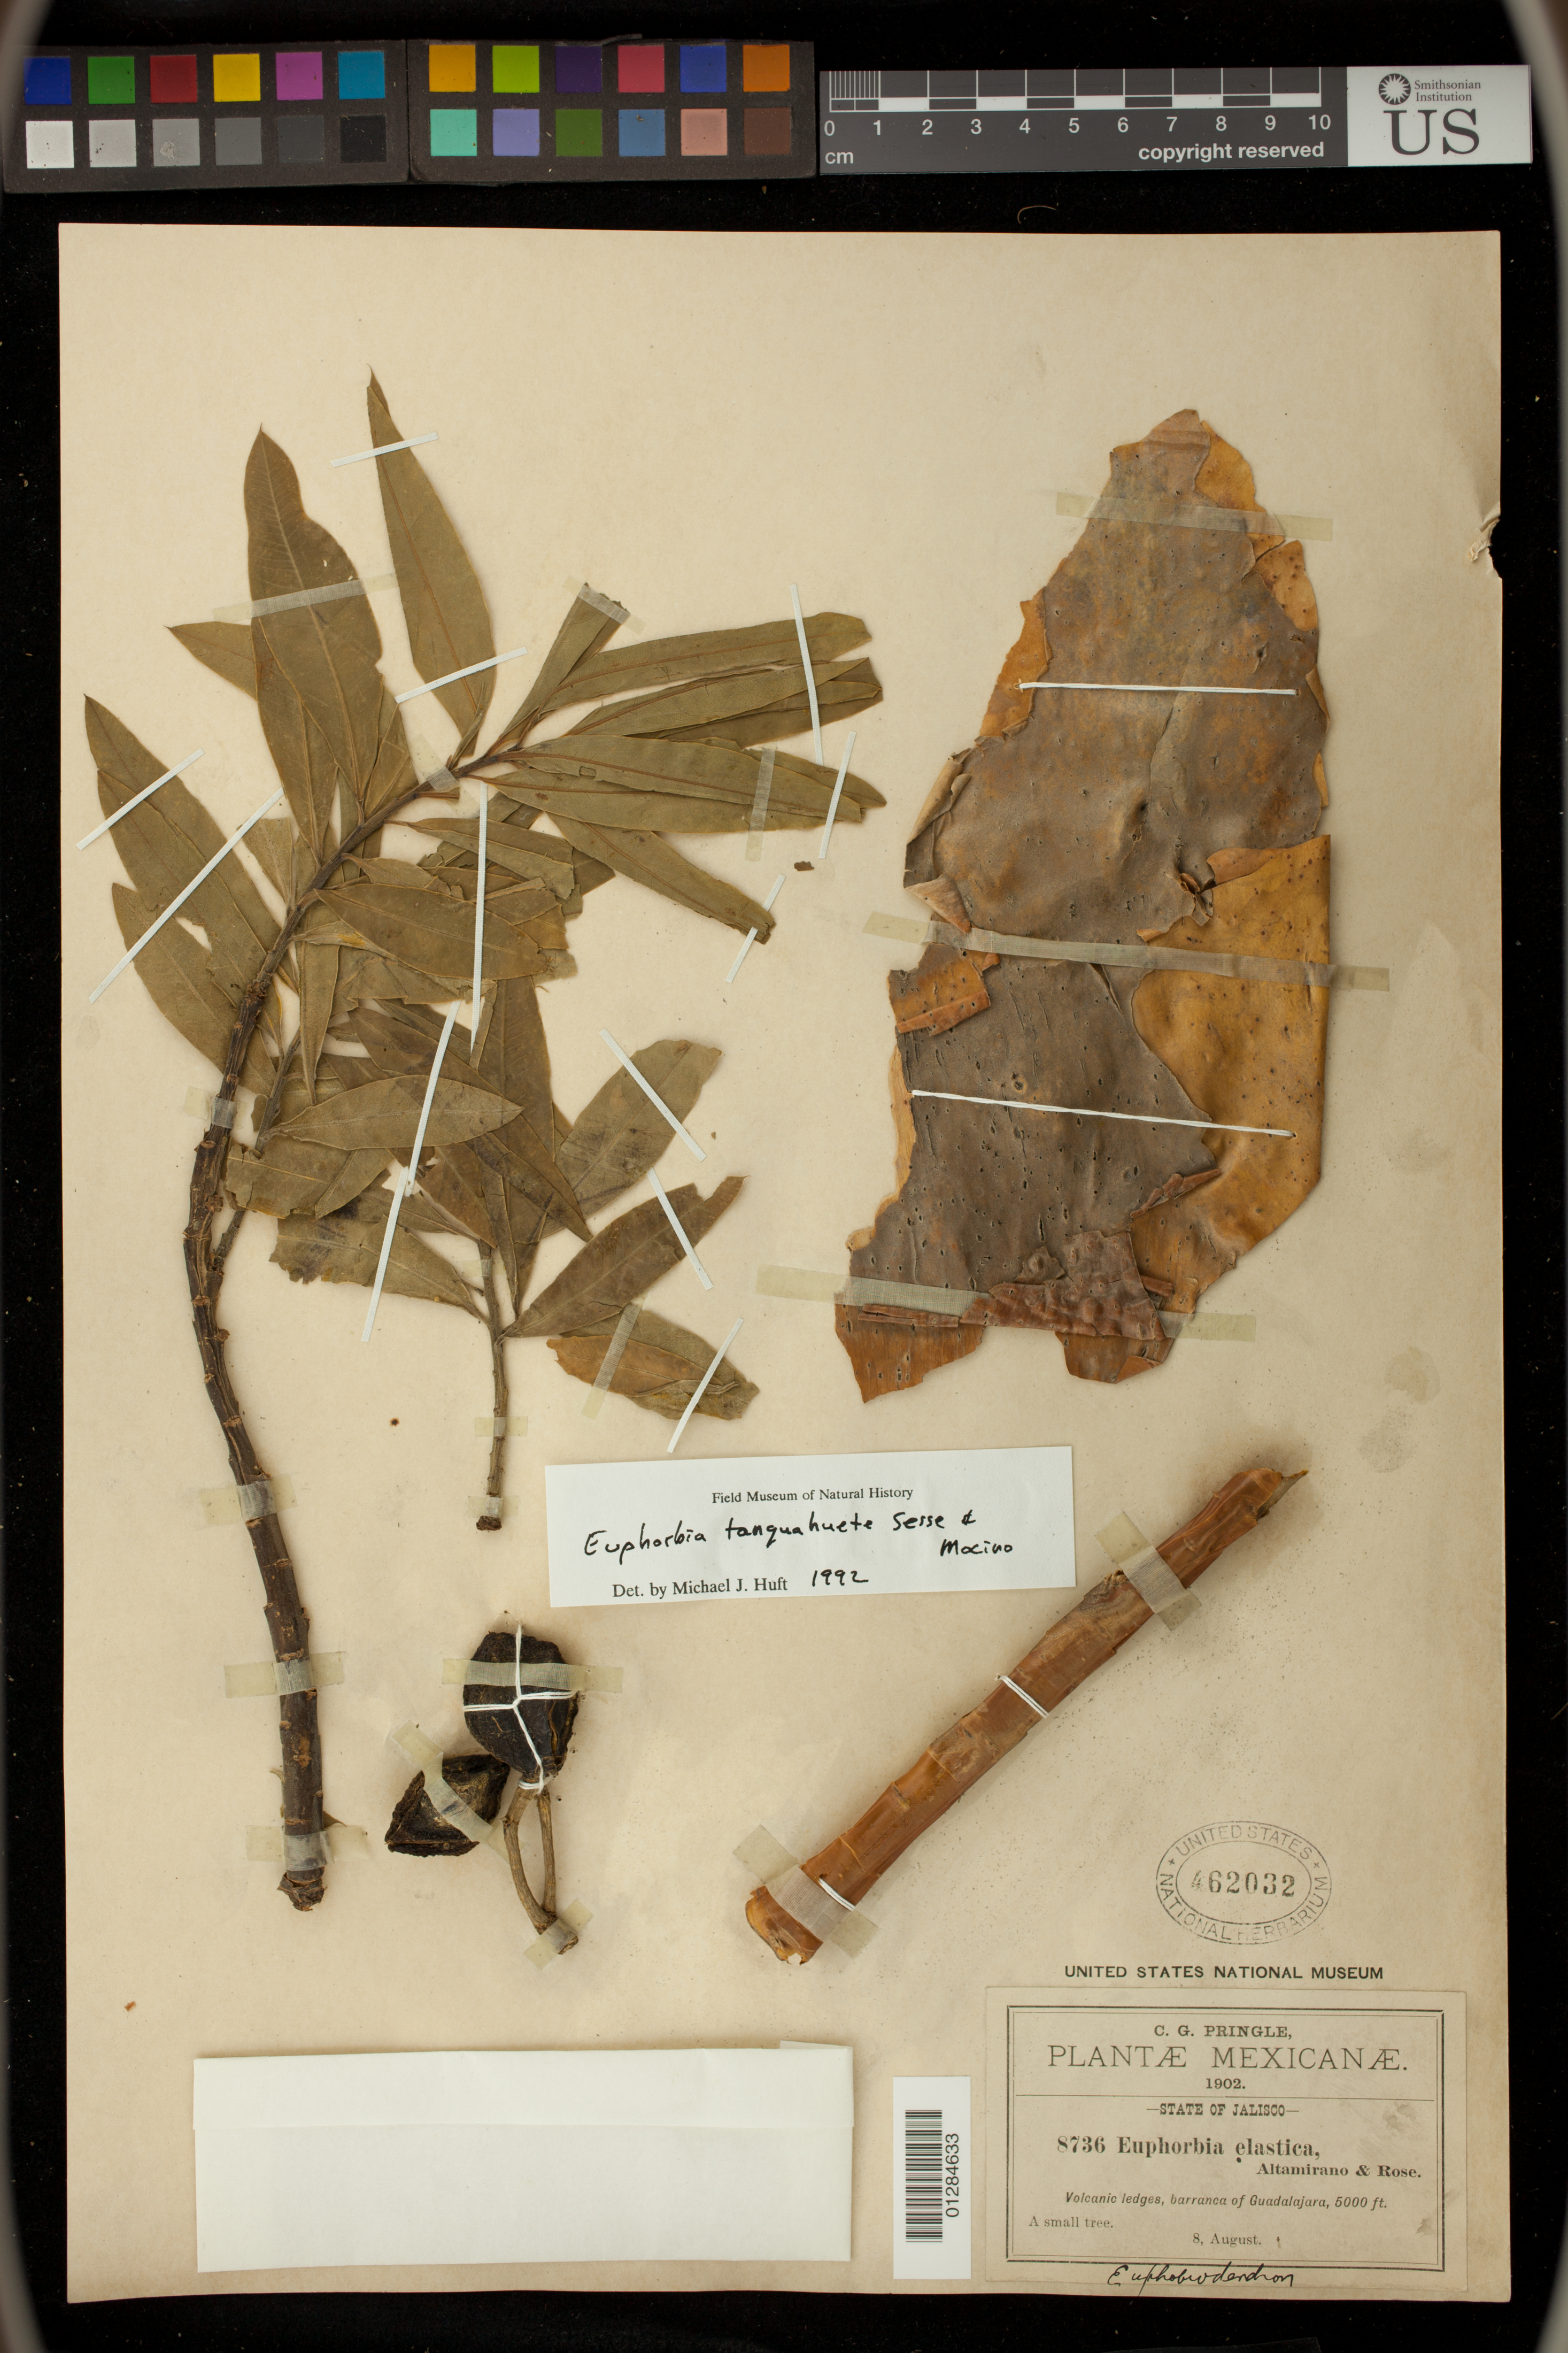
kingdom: Plantae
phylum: Tracheophyta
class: Magnoliopsida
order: Malpighiales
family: Euphorbiaceae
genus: Euphorbia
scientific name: Euphorbia tanquahuete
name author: Sessé & Moc.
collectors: C. G. Pringle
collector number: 8736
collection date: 1902-08-08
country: Mexico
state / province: Jalisco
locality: Volcanic ledges, barranca of Guadalajara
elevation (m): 1524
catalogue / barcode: US 462032